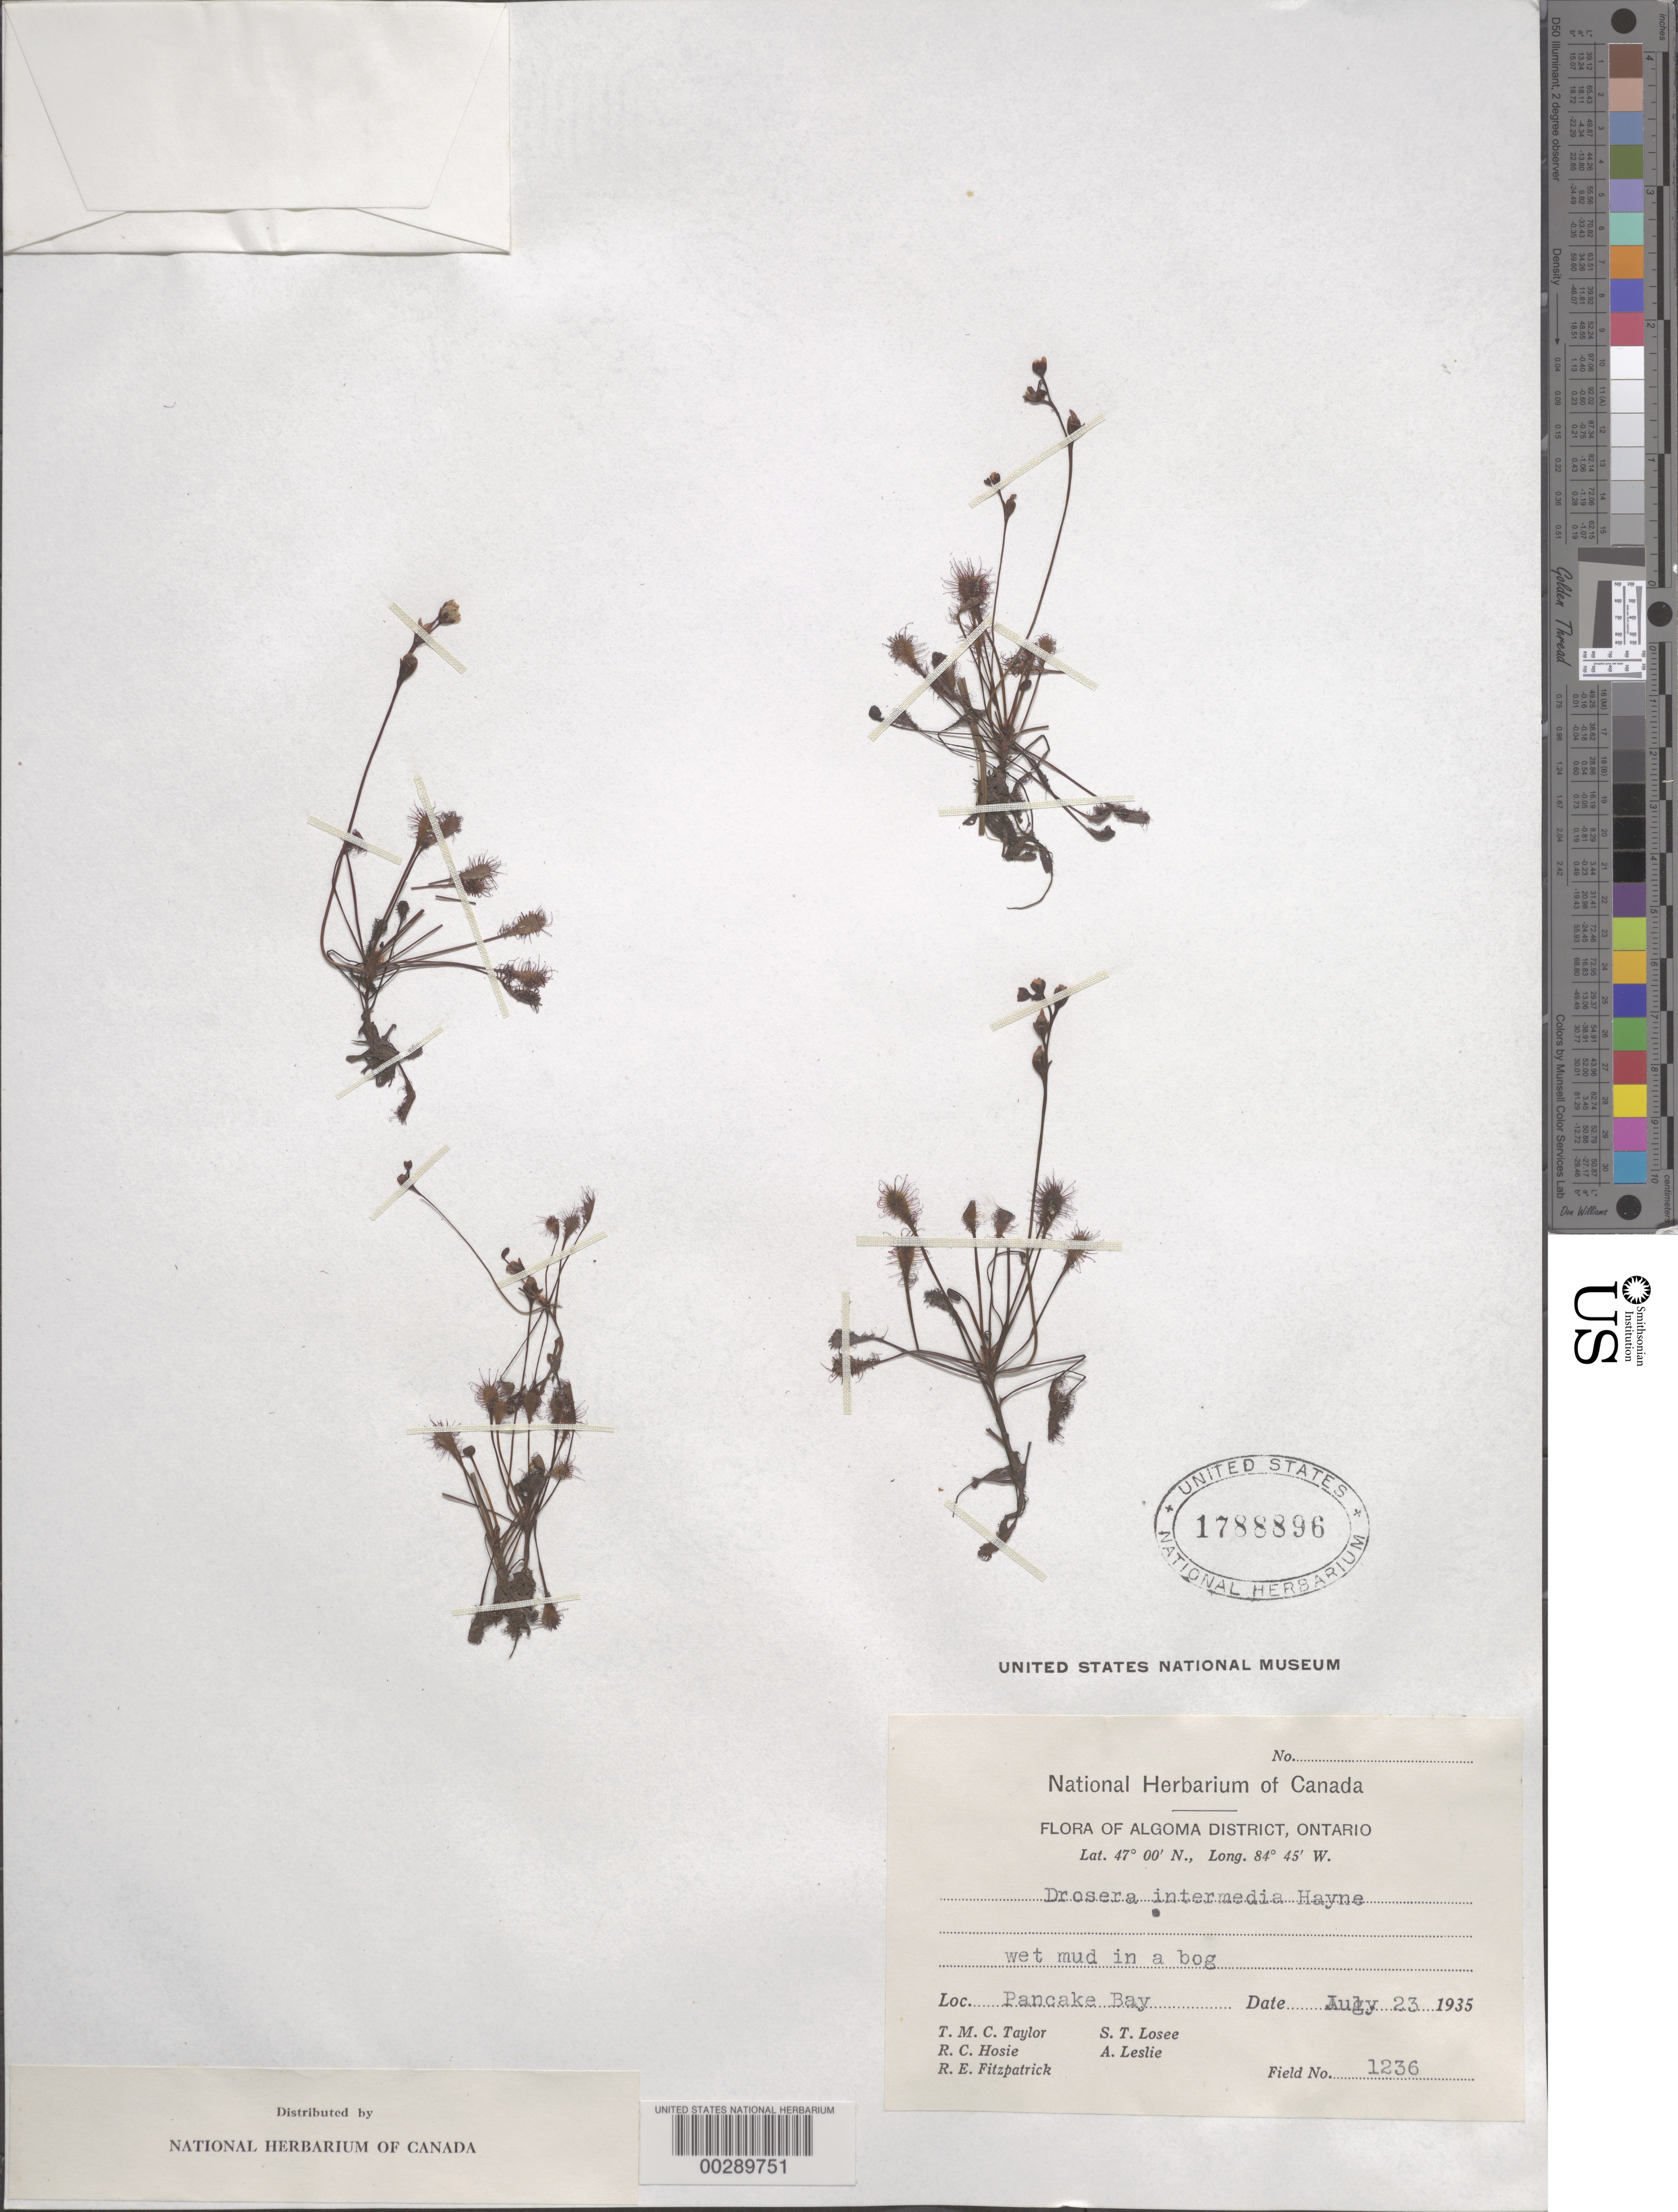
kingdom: Plantae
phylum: Tracheophyta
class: Magnoliopsida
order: Caryophyllales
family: Droseraceae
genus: Drosera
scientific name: Drosera intermedia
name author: Hayne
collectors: W. A. Taylor, R. Hosie, R. Fitzpatrick, S. Losee & A. Leslie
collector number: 1236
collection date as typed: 23 Jul 1935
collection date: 1935-07-23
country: Canada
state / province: Ontario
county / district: Algoma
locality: Algoma dist. pancake bay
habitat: Wet mud in a bog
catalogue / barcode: US 1788896